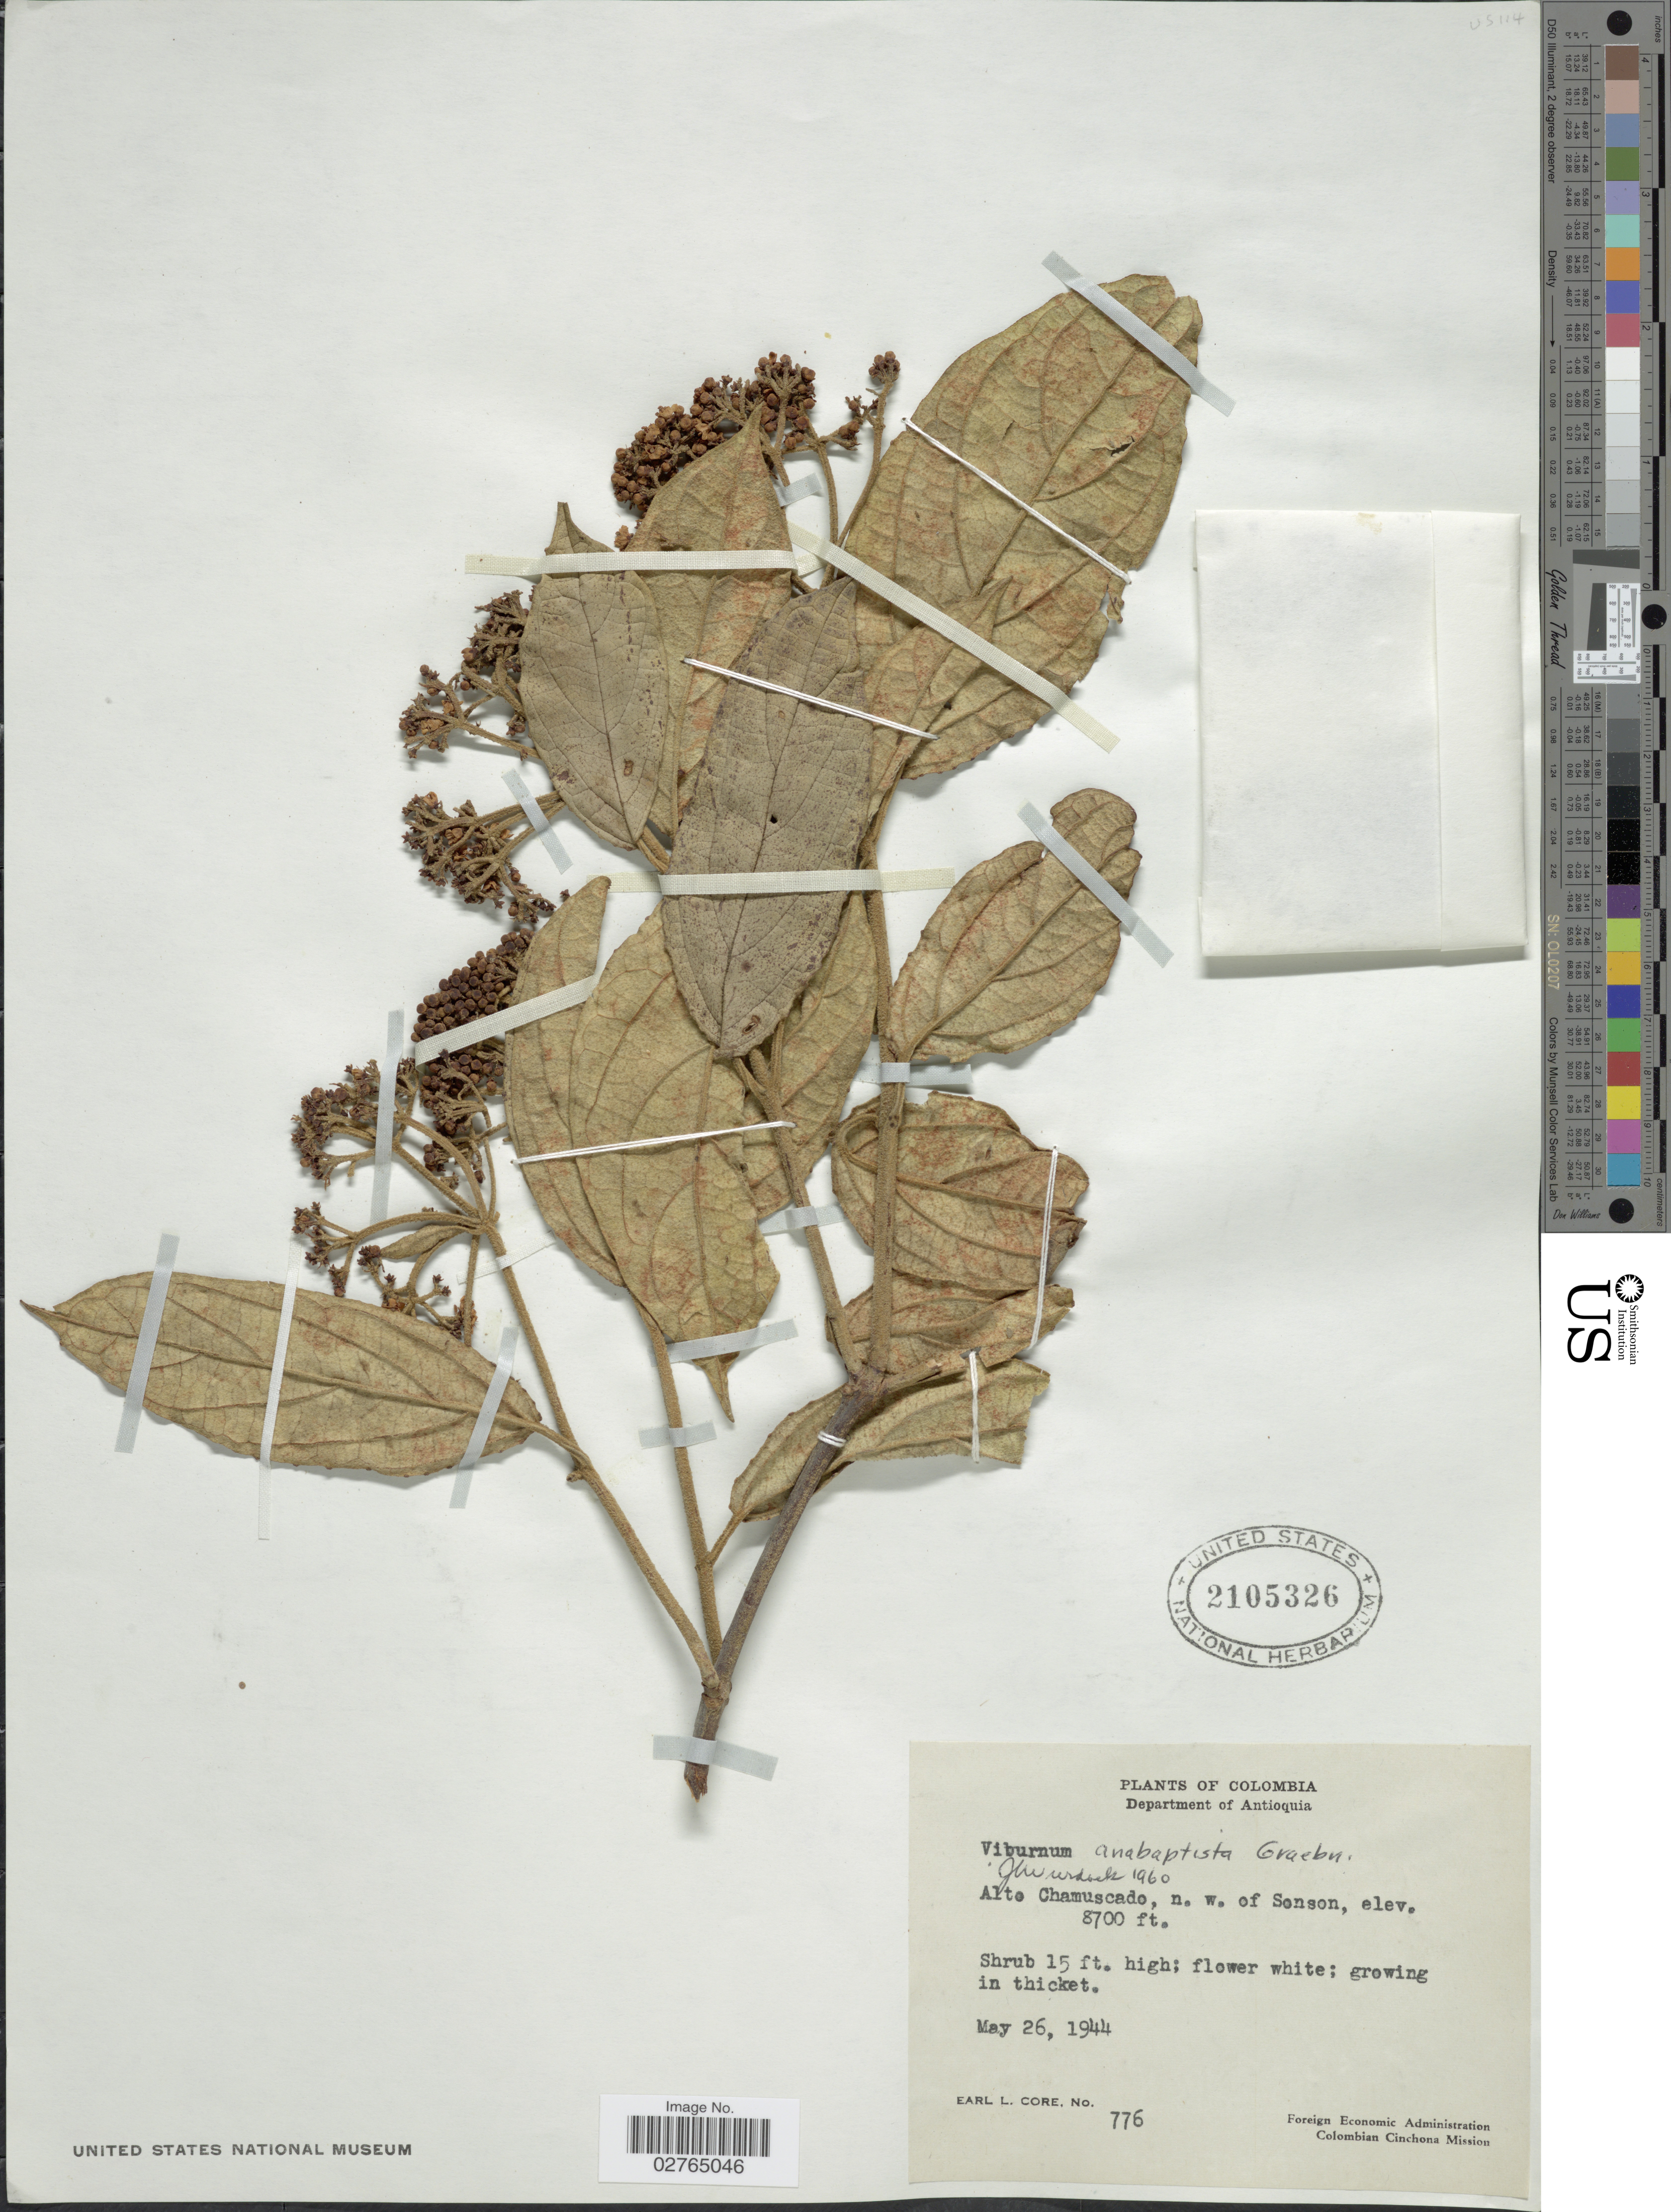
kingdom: Plantae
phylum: Tracheophyta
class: Magnoliopsida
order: Dipsacales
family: Viburnaceae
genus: Viburnum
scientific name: Viburnum anabaptista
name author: Graebn.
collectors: E. L. Core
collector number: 776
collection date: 1944-05-26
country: Colombia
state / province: Antioquia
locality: Department de Antioquia. Alto Chamuscado, n.w. of Sonson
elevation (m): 2652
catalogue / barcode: US 2105326